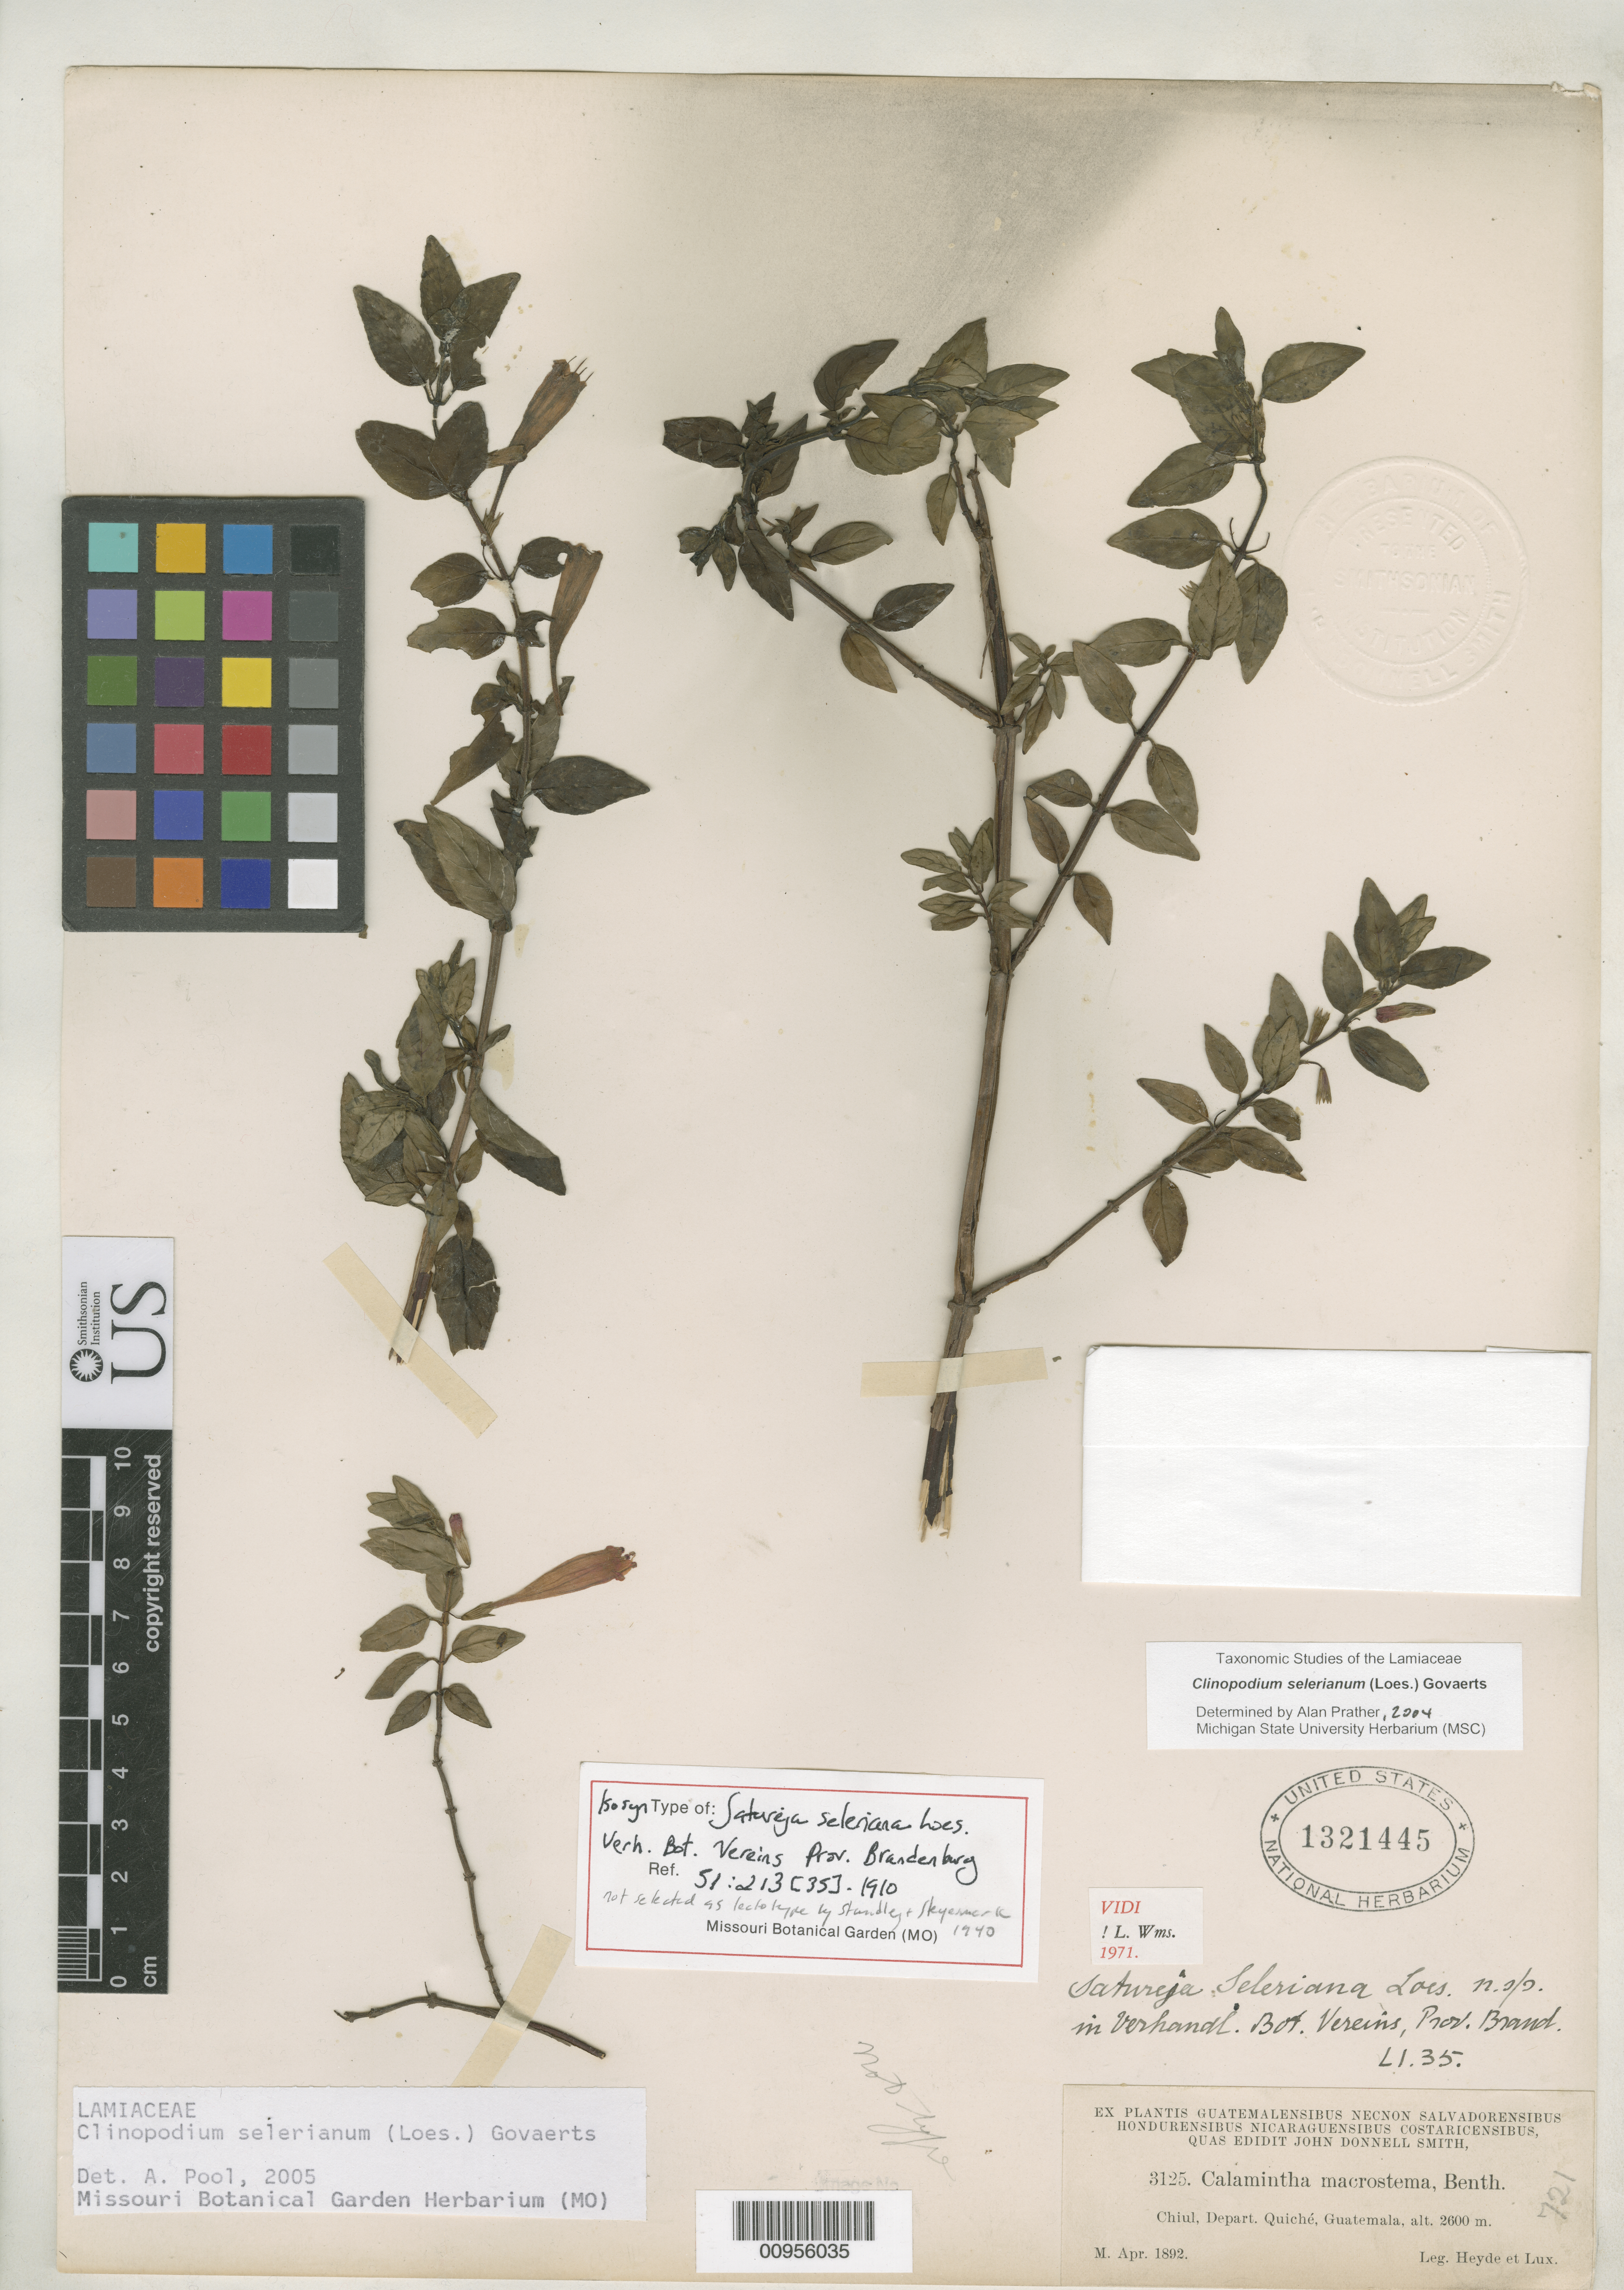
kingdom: Plantae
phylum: Tracheophyta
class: Magnoliopsida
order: Lamiales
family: Lamiaceae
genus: Satureja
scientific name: Satureja seleriana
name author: Loes.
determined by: Pool, A., (MO), Missouri Botanical Garden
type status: Isosyntype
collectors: E. T. Heyde & E. Lux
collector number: JDS 3125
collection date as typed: Apr 1892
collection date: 1892-04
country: Guatemala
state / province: El Quiché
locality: Chiul, Depart. Quiché.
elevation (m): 2600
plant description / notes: Lectotype collection is Seler 2352 as designated by Standley & Steyermark, Field Mus. Nat. Hist., Bot. Ser. 22(5): 374 (1940).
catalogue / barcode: US 1321445